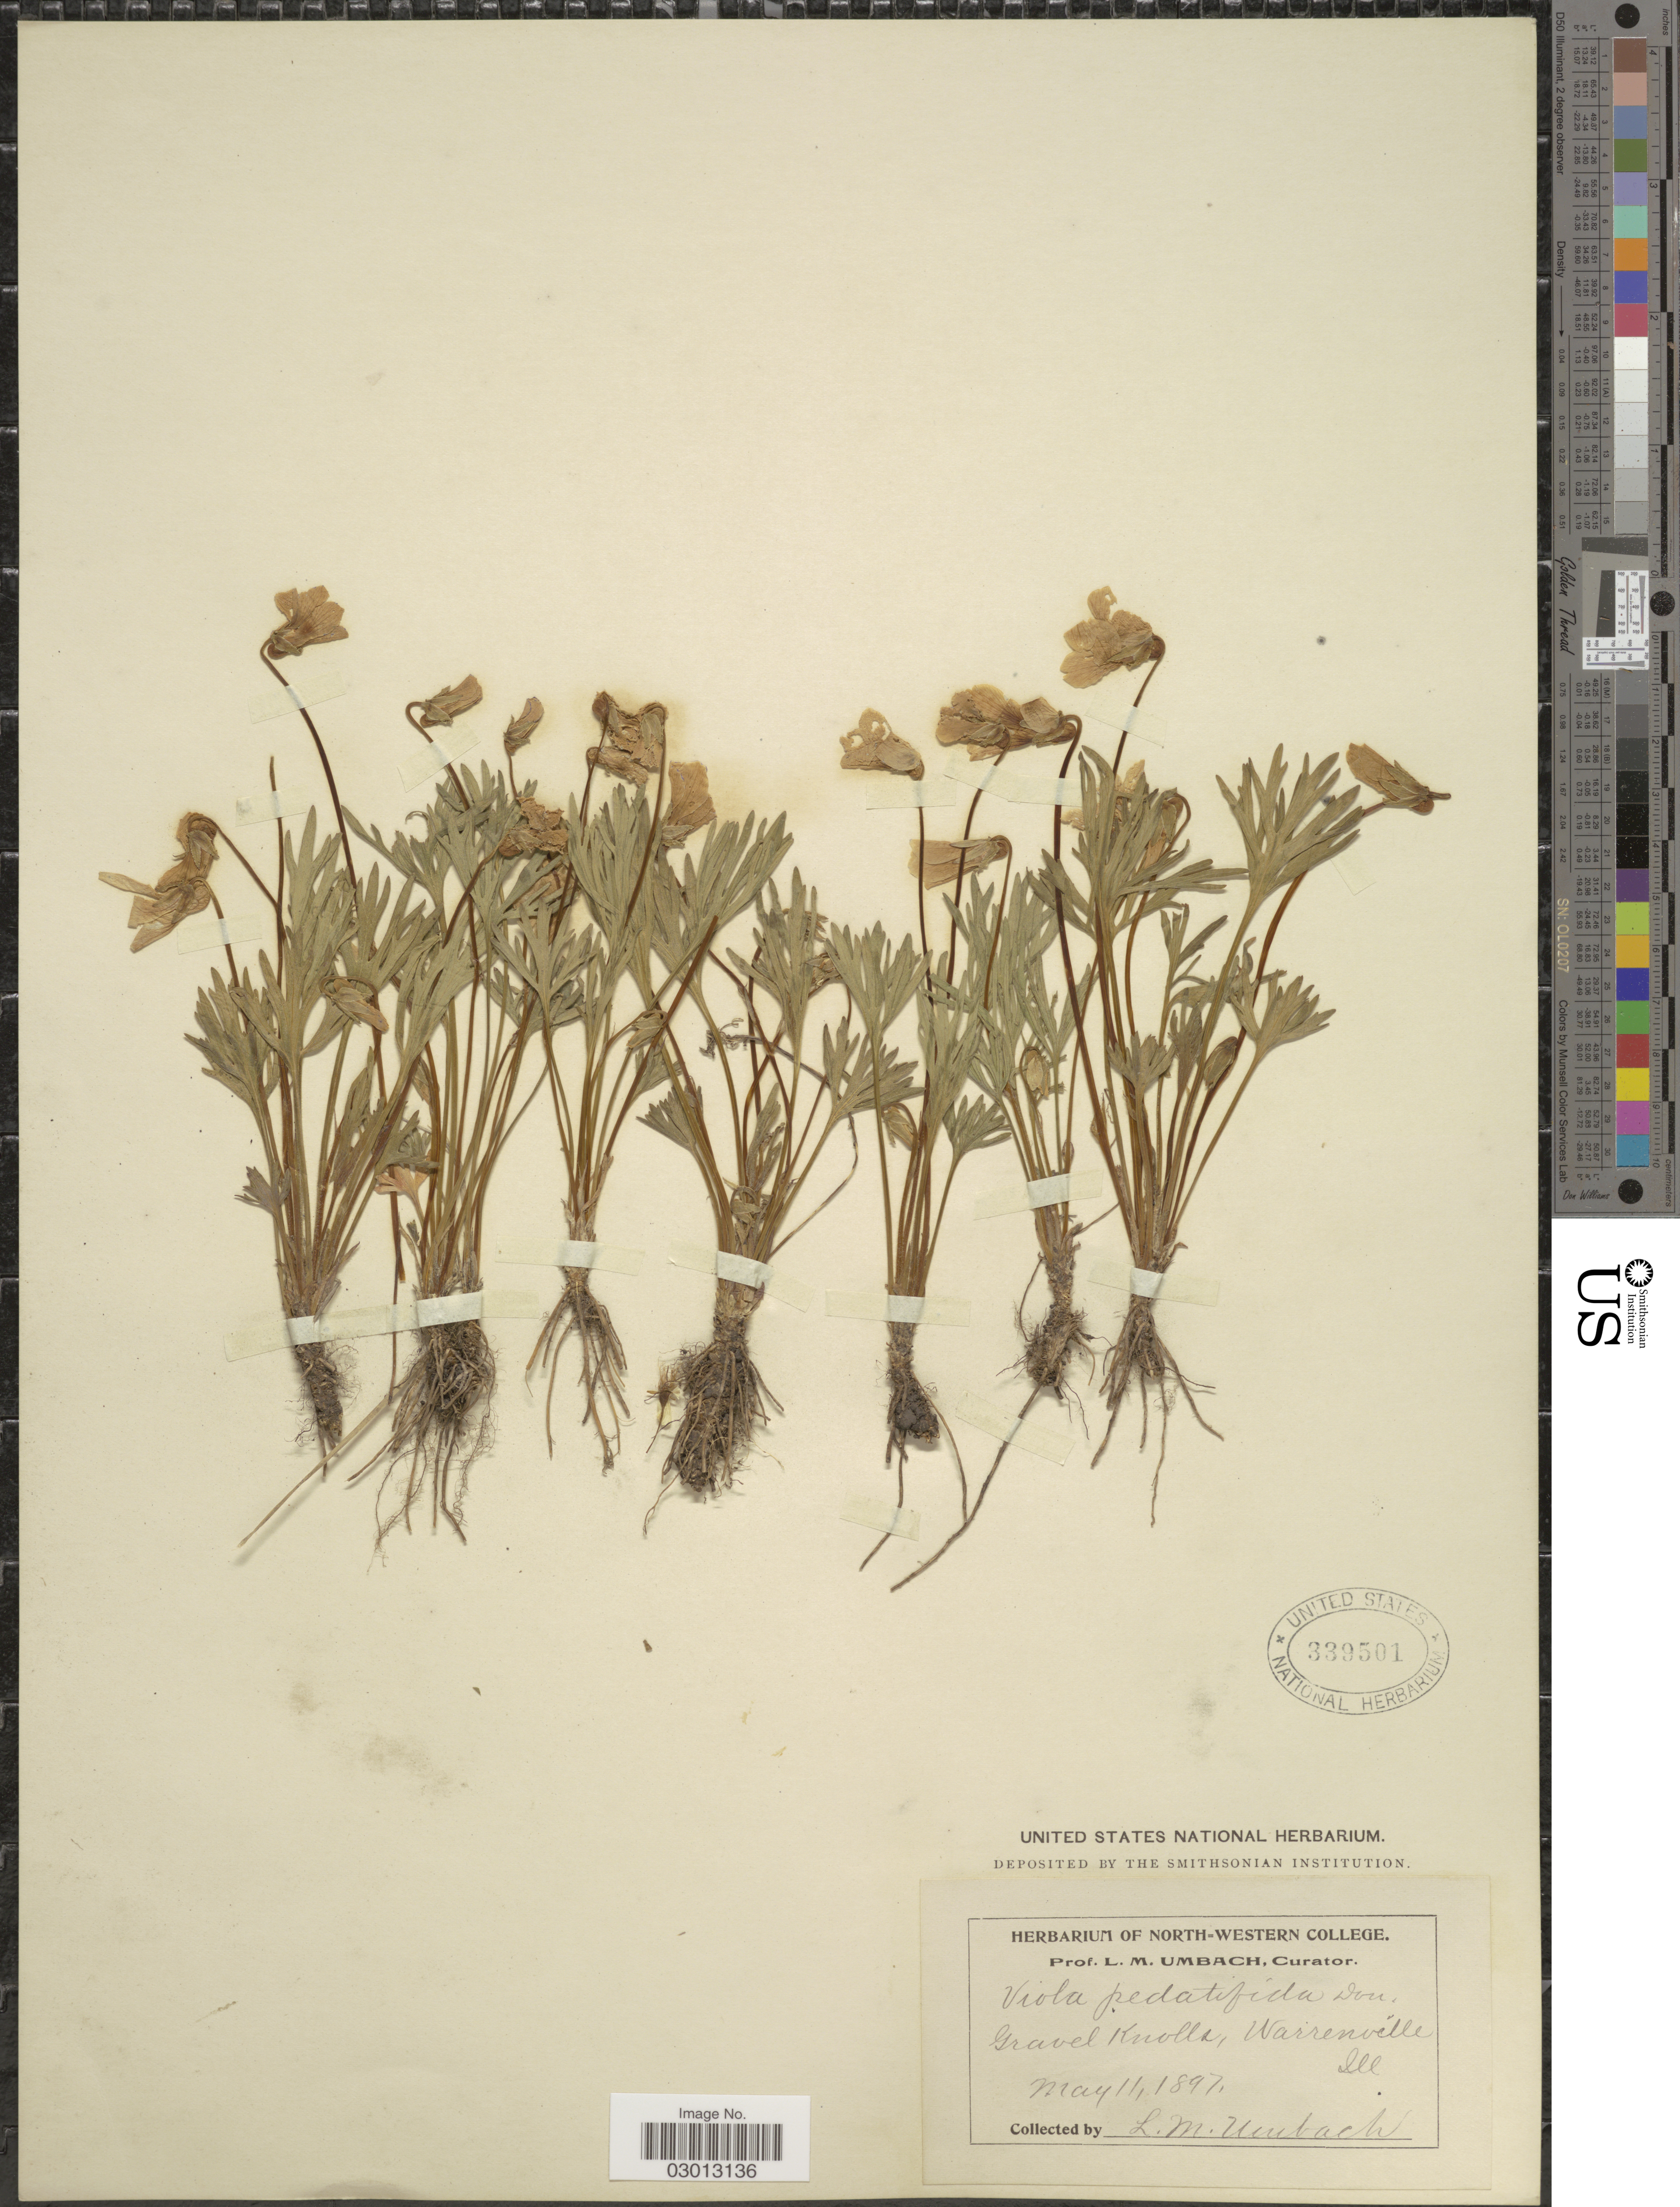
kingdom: Plantae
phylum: Tracheophyta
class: Magnoliopsida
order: Malpighiales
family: Violaceae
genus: Viola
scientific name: Viola pedatifida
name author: G. Don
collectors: L. M. Umbach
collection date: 1897-05-11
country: United States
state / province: Illinois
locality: Gravel Knolls, Warrenville.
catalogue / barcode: US 339501